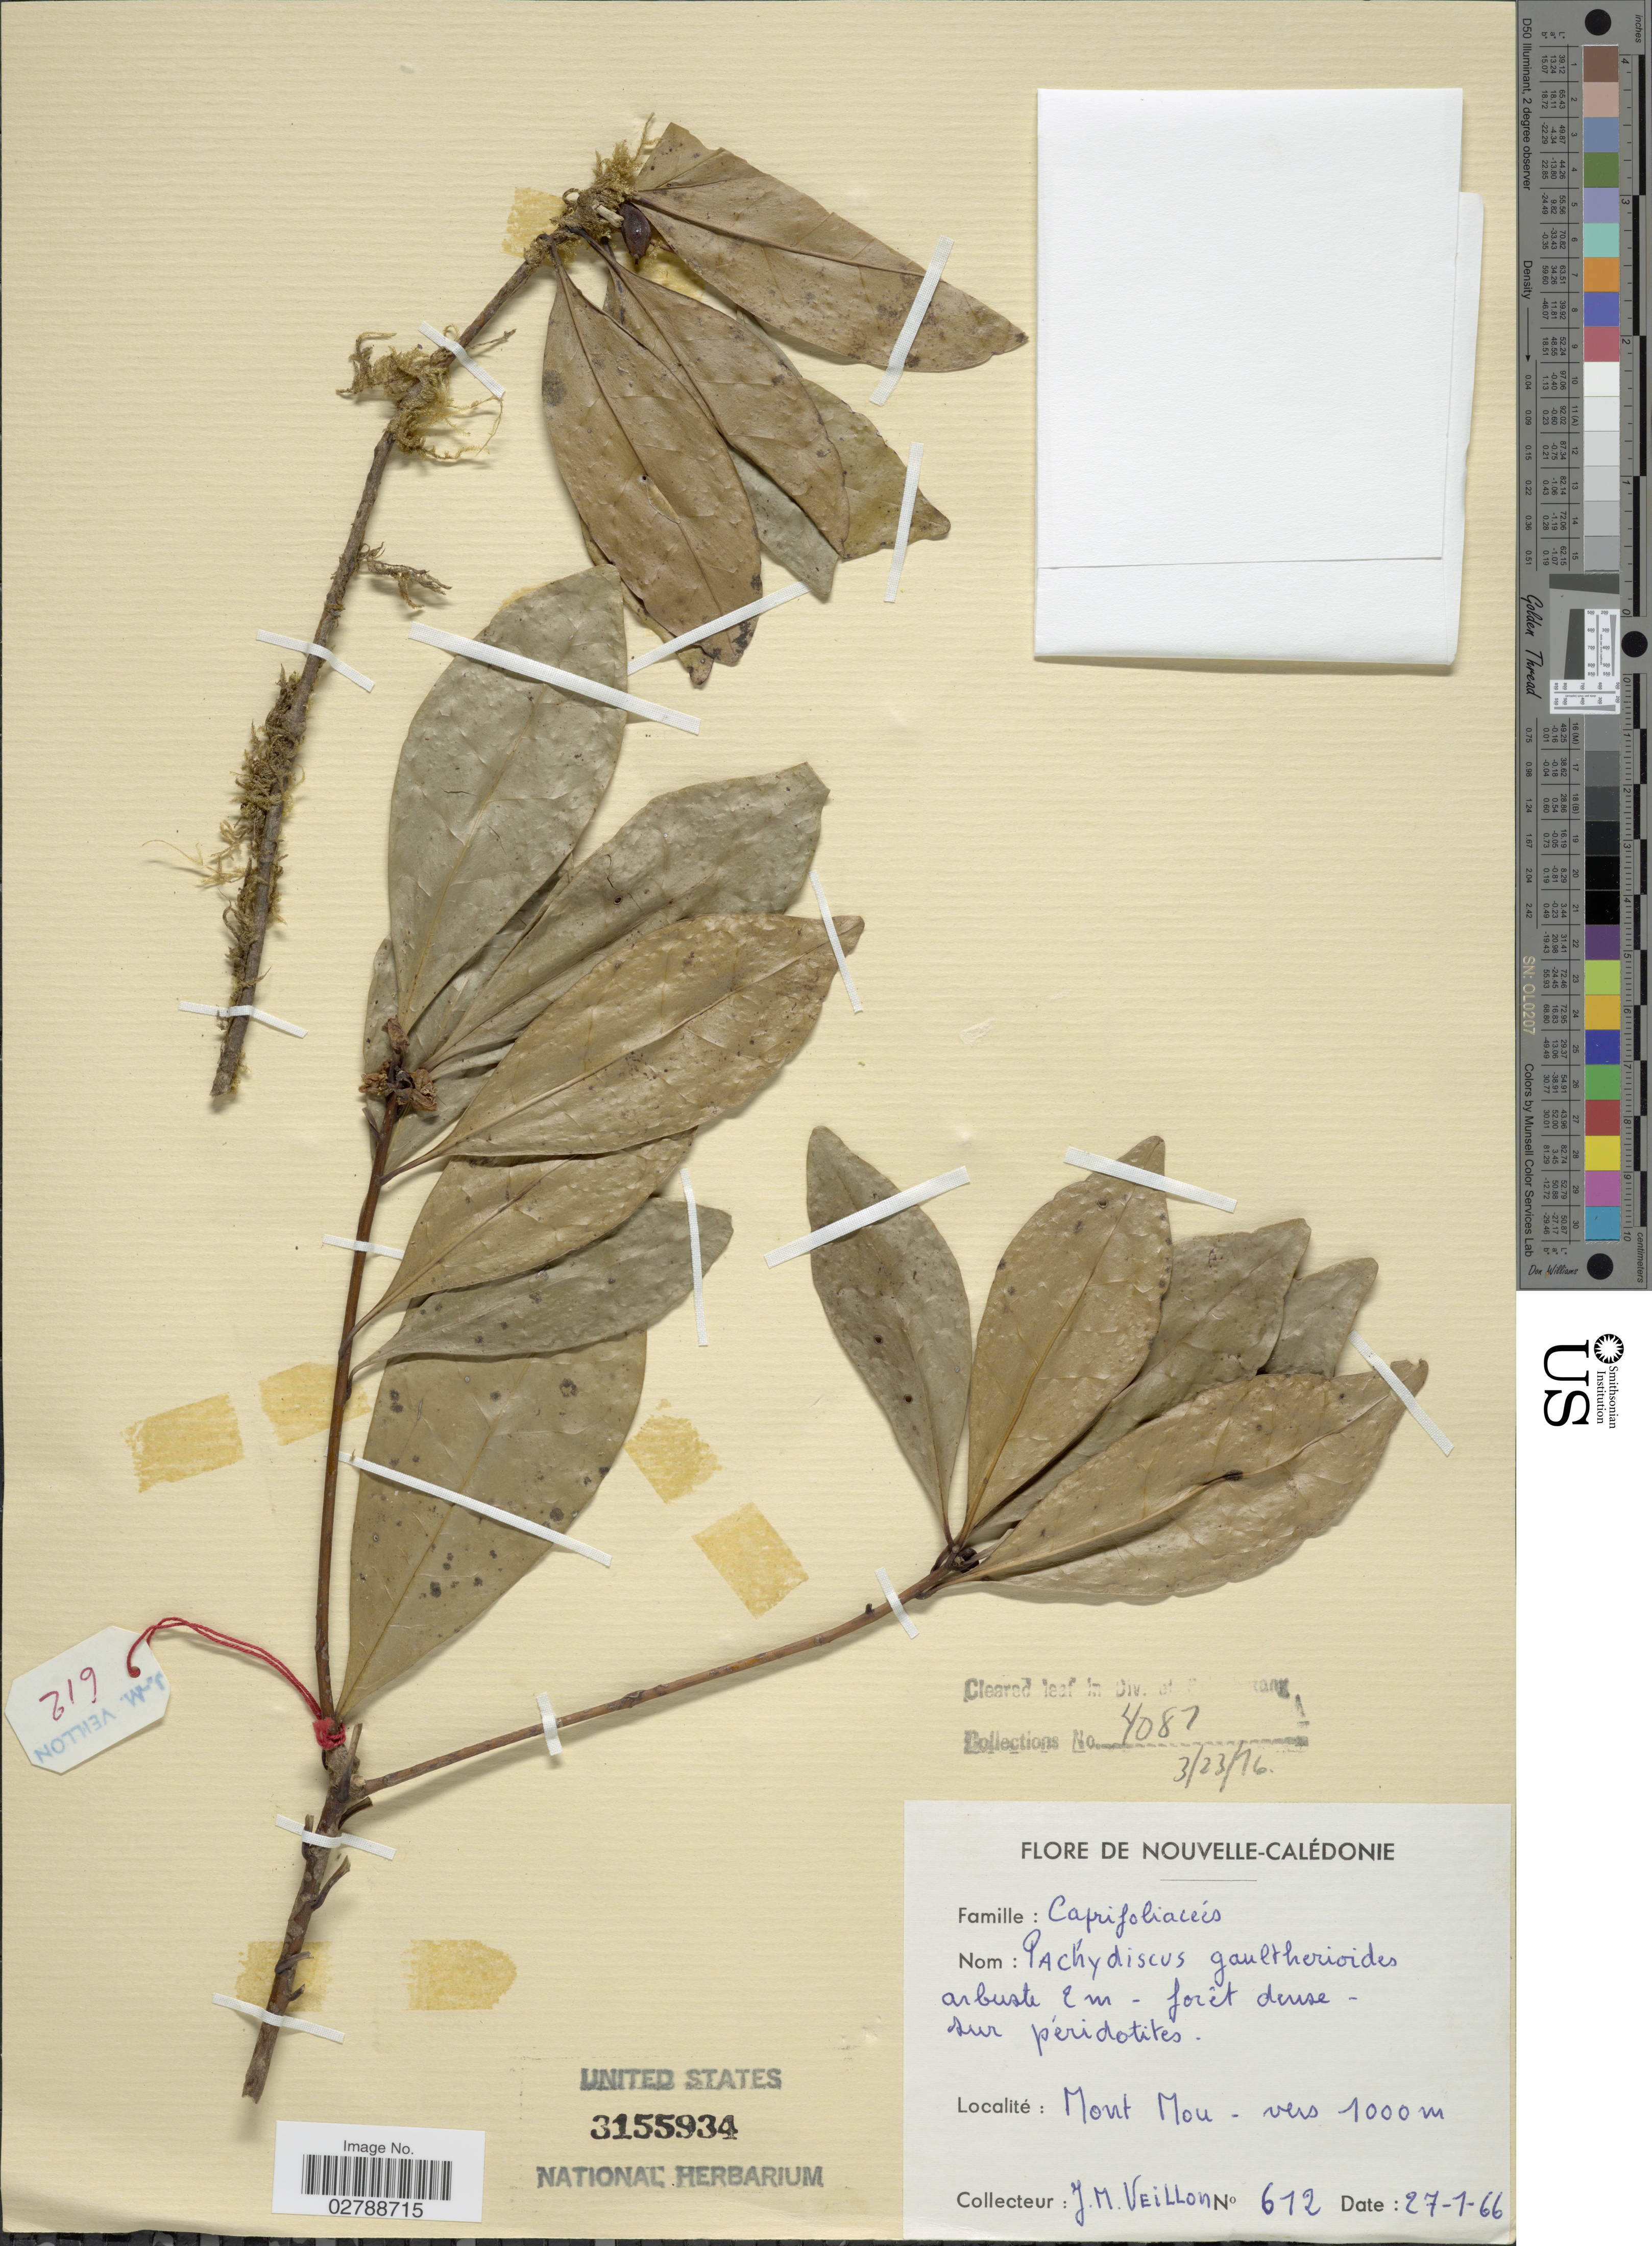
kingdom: Plantae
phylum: Tracheophyta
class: Magnoliopsida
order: Asterales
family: Alseuosmiaceae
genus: Pachydiscus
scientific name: Pachydiscus gaultherioides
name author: Gilg & Schltr.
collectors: J. Veillon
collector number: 612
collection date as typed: Transcribed d/m/y: 27/1/66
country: New Caledonia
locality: Nouvelle-Calédonie. Mont Mou.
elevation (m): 1000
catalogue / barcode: US 3155934